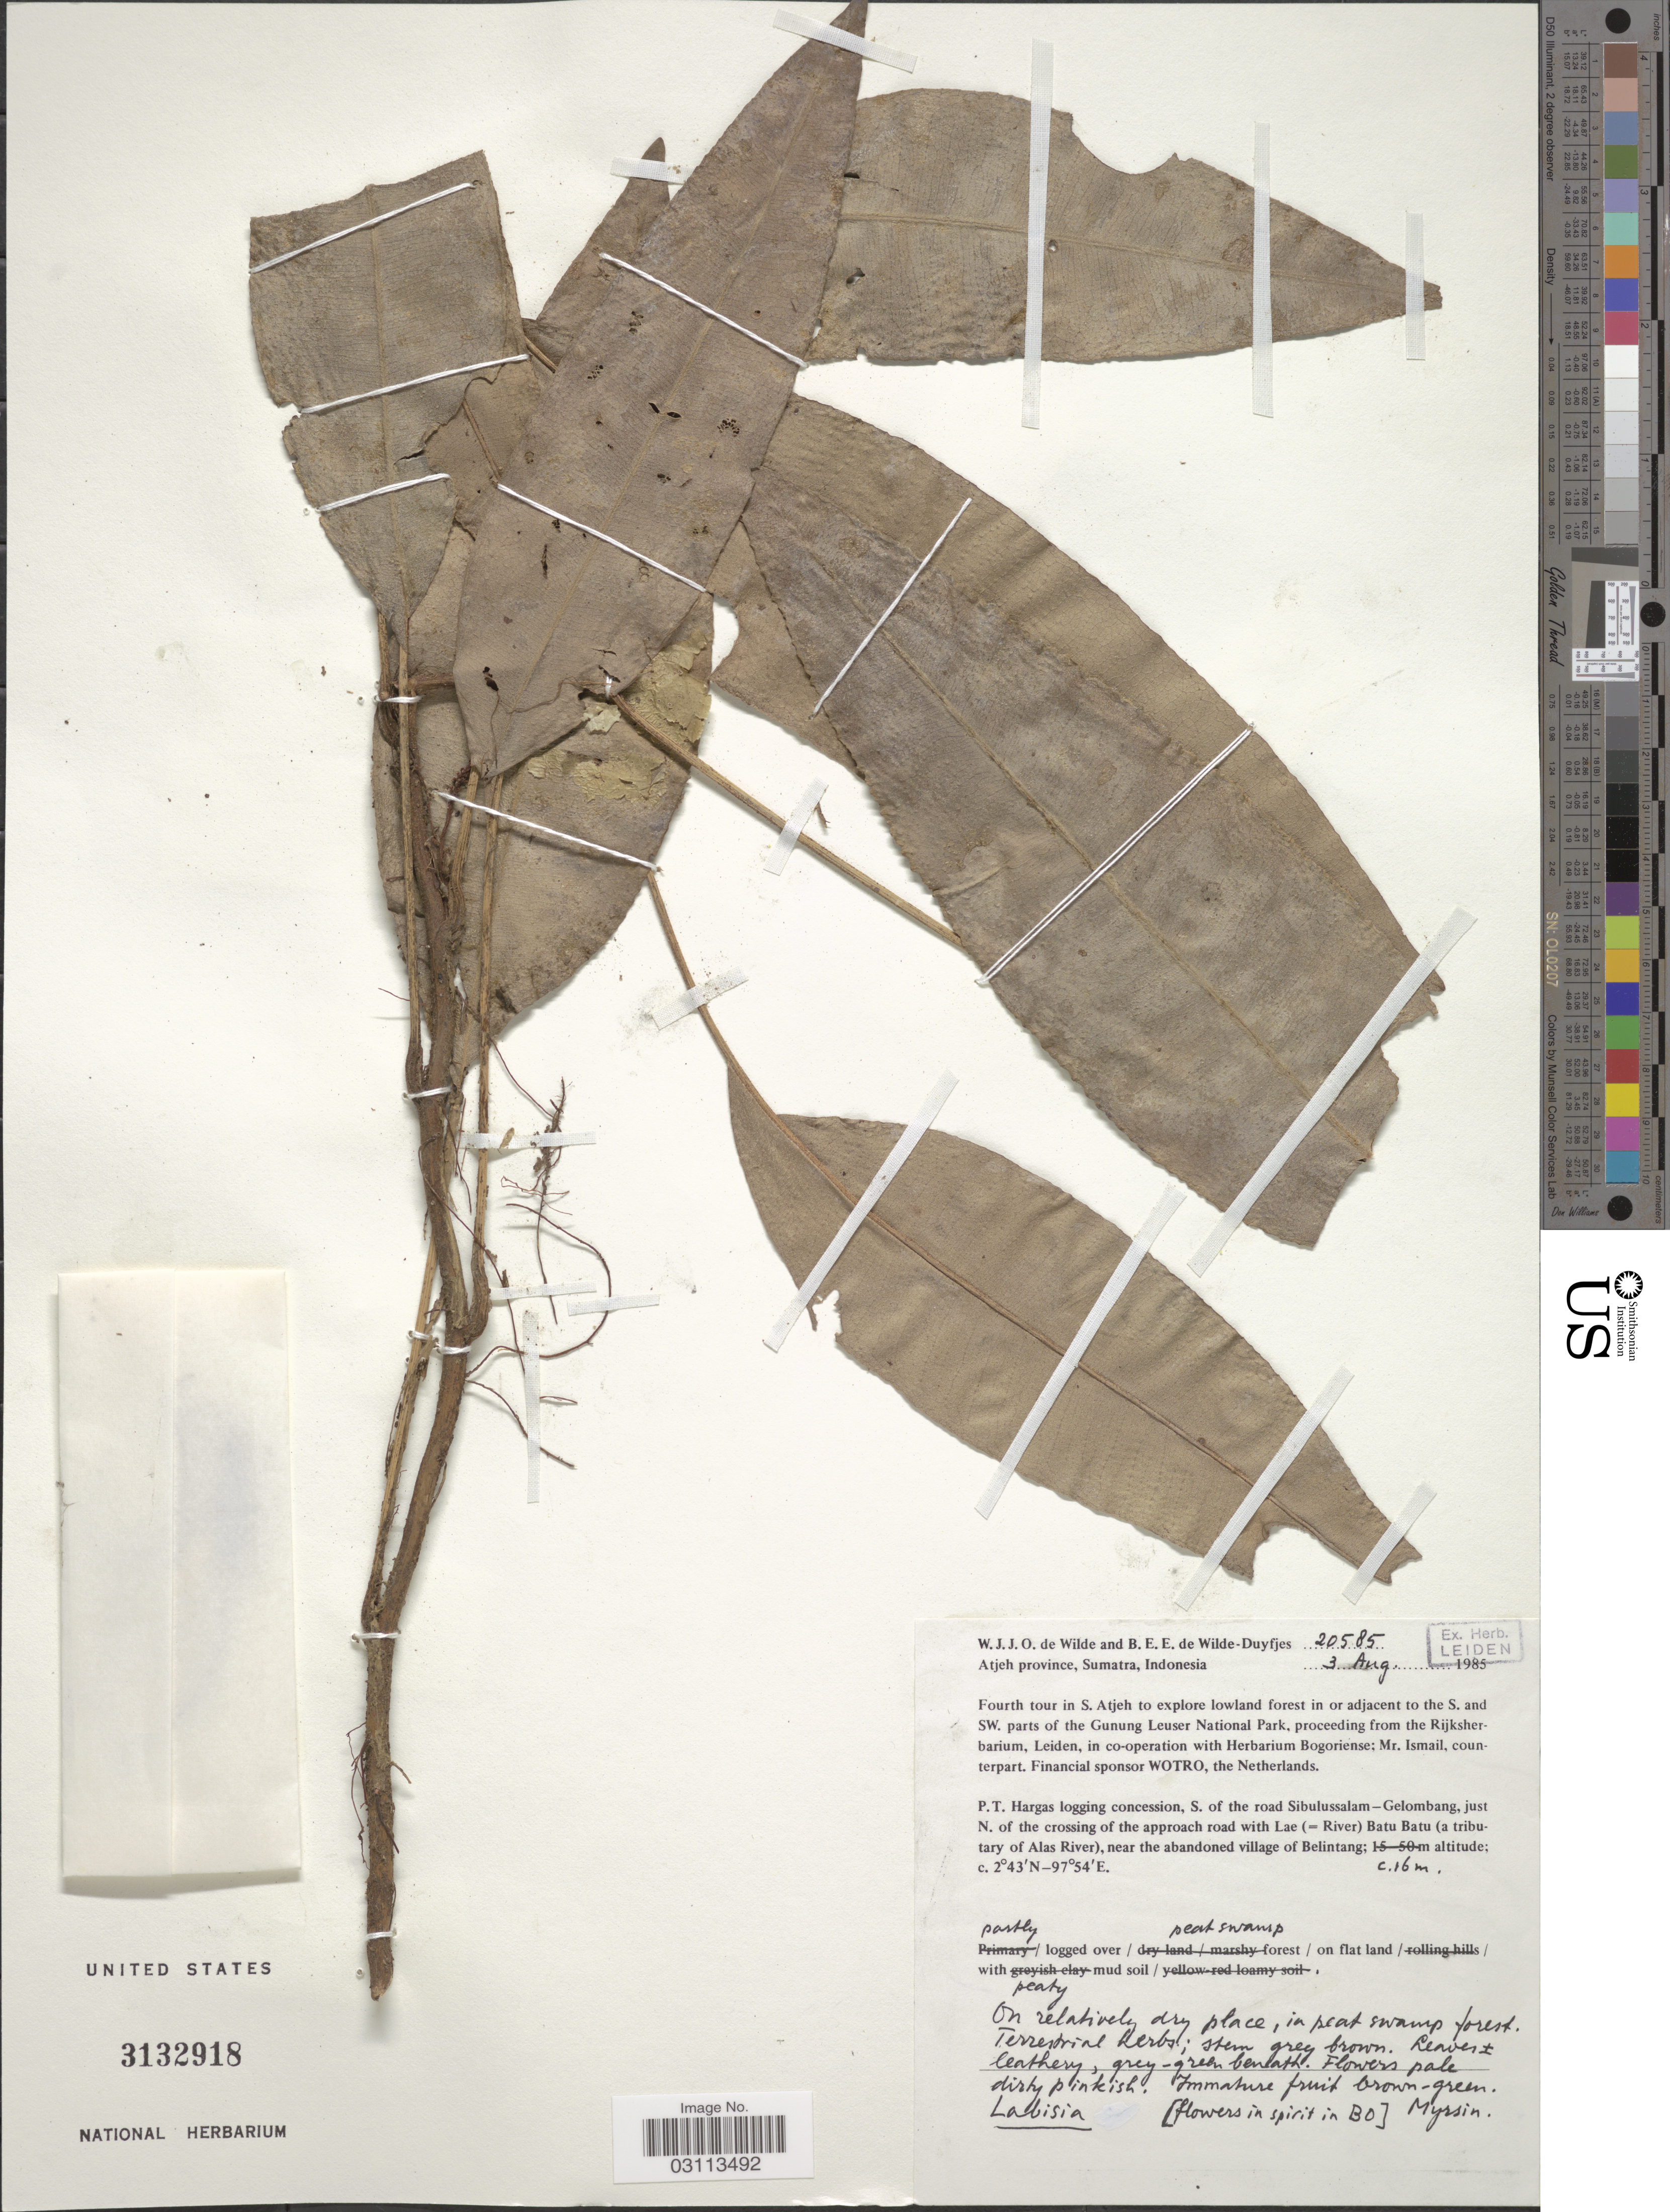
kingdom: Plantae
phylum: Tracheophyta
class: Magnoliopsida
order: Ericales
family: Primulaceae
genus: Labisia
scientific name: Labisia sp.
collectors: W. J. de Wilde & B. E. de Wilde-Duyfjes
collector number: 20585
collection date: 1985-08-03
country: Indonesia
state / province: Sumatra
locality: Atjeh Province. S. Atjeh. P. T. Hargas logging concession, S. of the road Sibulussalam-Gelombang, just N. of the crossing of the approach road with Lae (=River) Batu Batu (a tributary of Alas River), near the abandoned village of Belintang.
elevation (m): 16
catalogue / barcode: US 3132918